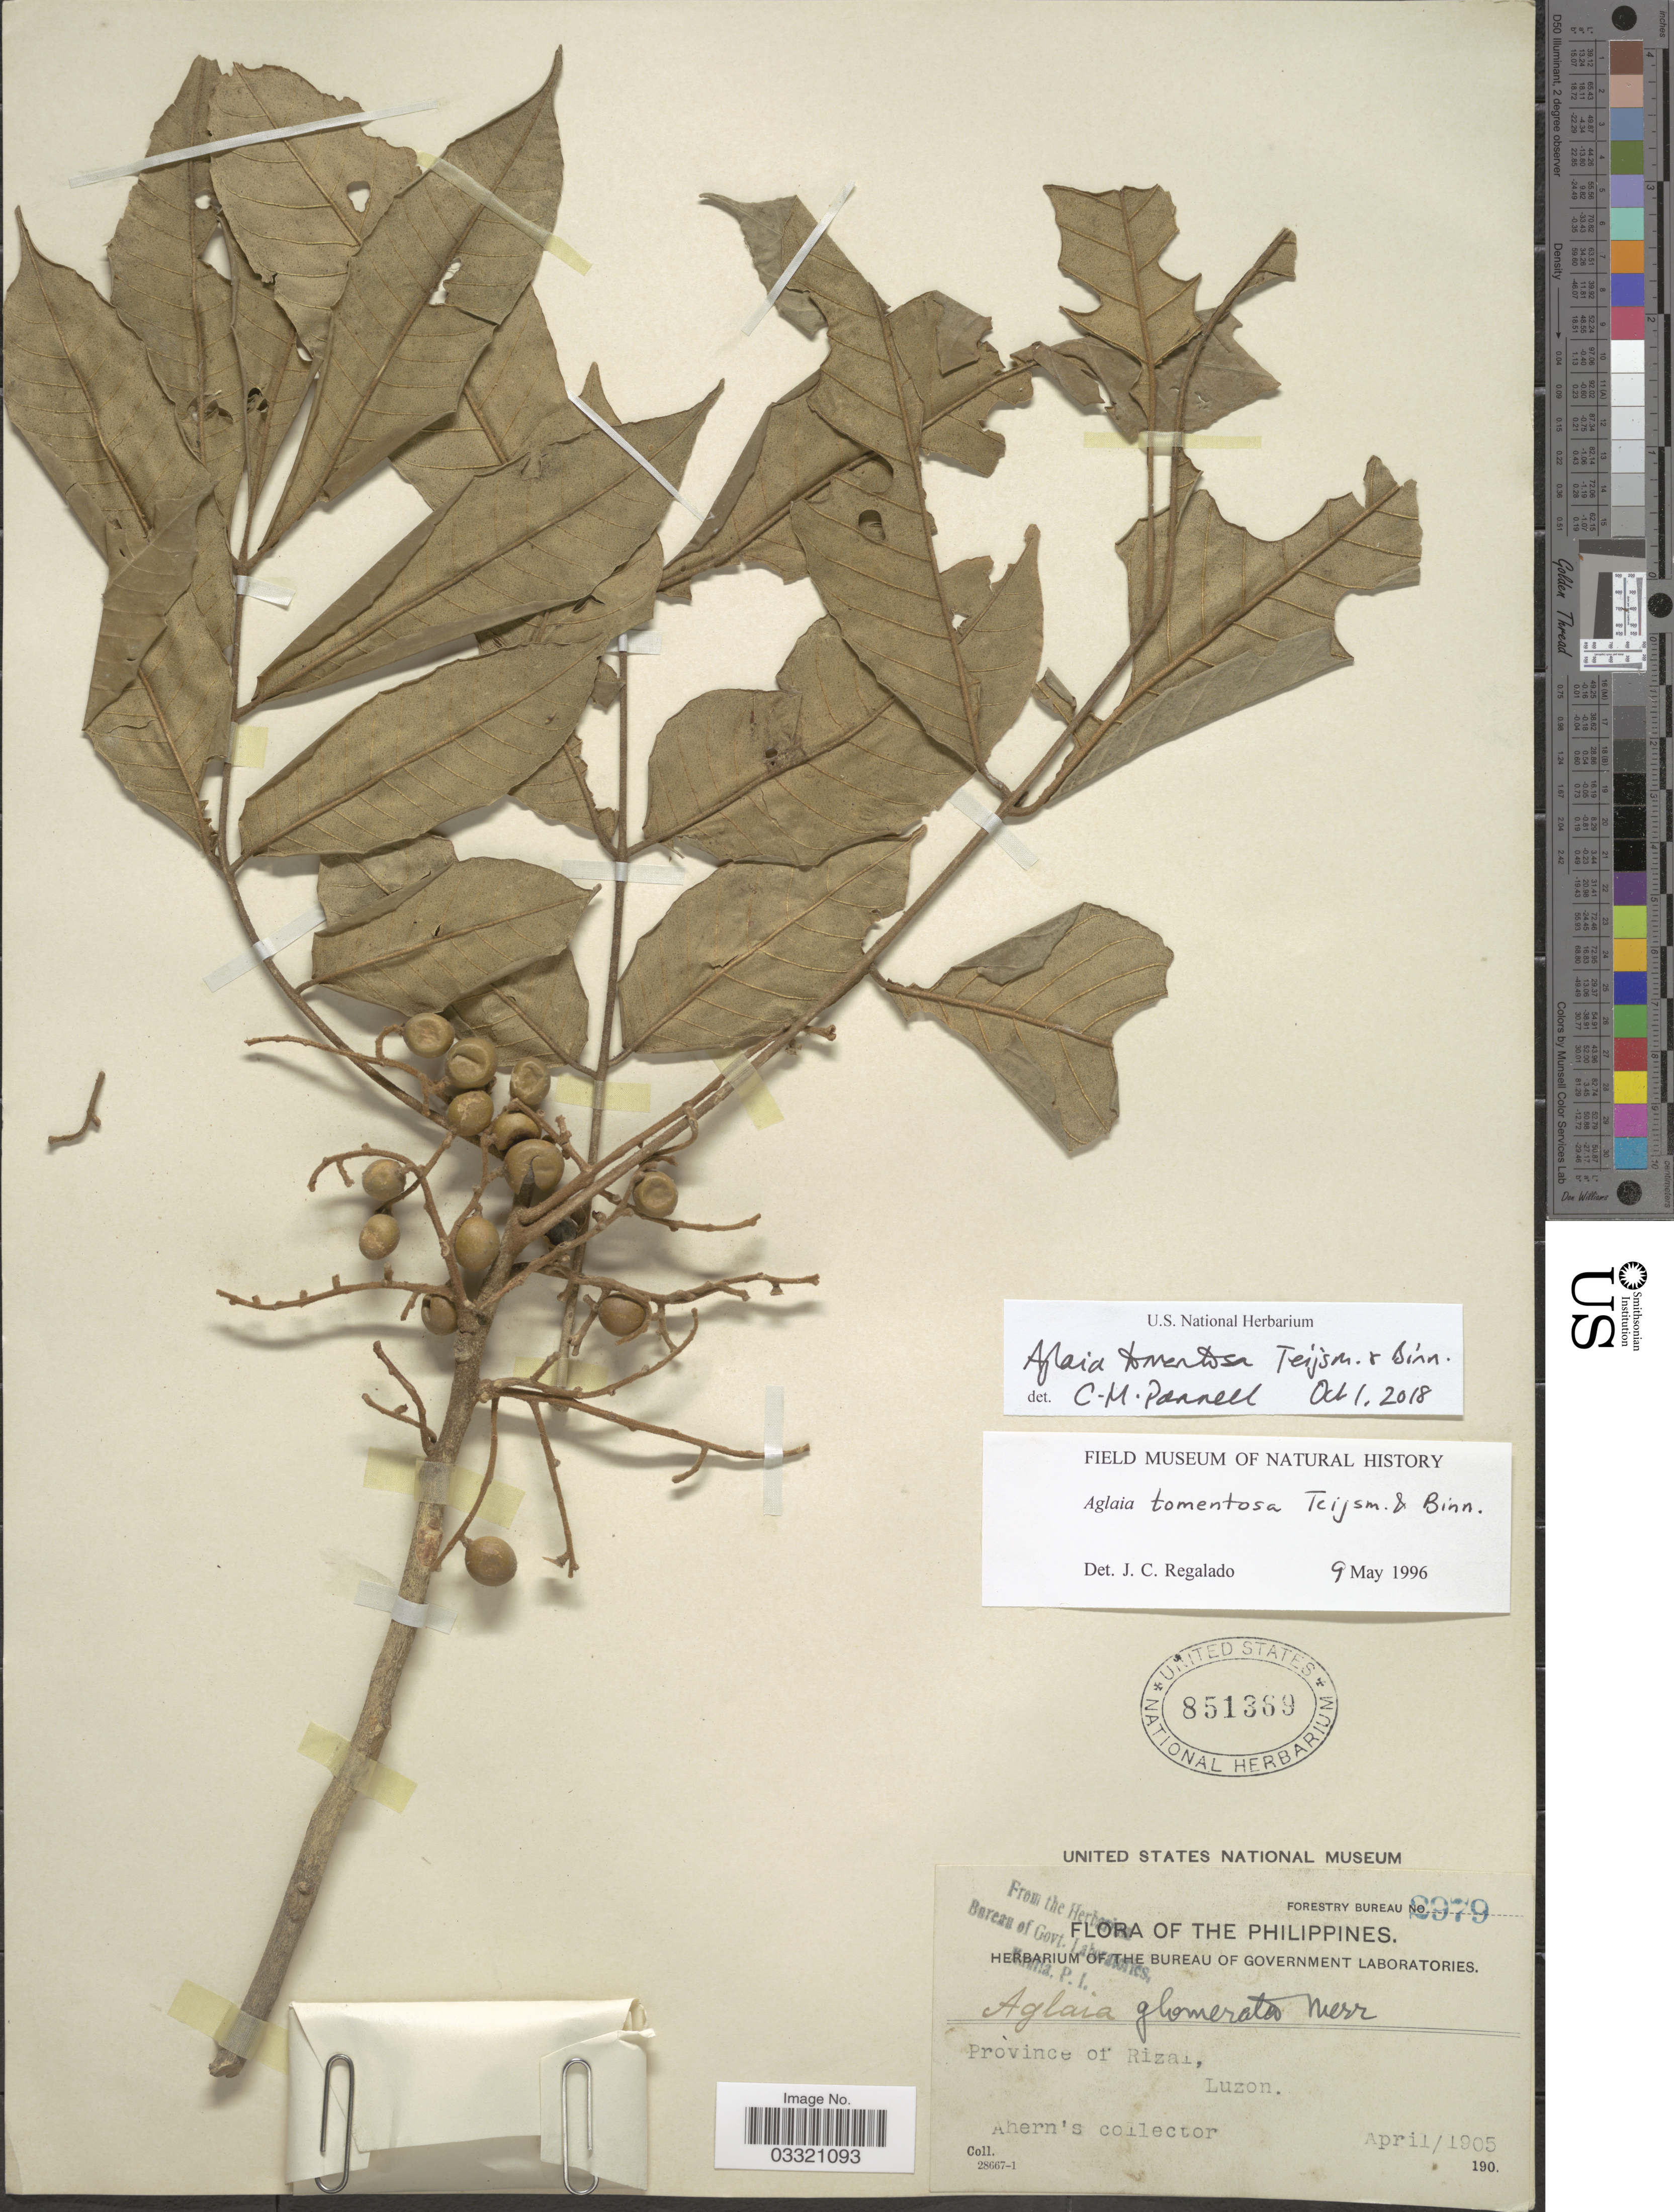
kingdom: Plantae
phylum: Tracheophyta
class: Magnoliopsida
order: Sapindales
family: Meliaceae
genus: Aglaia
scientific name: Aglaia tomentosa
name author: Teijsm. & Binn.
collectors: Ahern's collector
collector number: Forestry Bureau 2979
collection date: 1905-04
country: Philippines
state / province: Calabarzon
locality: Province of Rizal, Luzon.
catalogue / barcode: US 851369